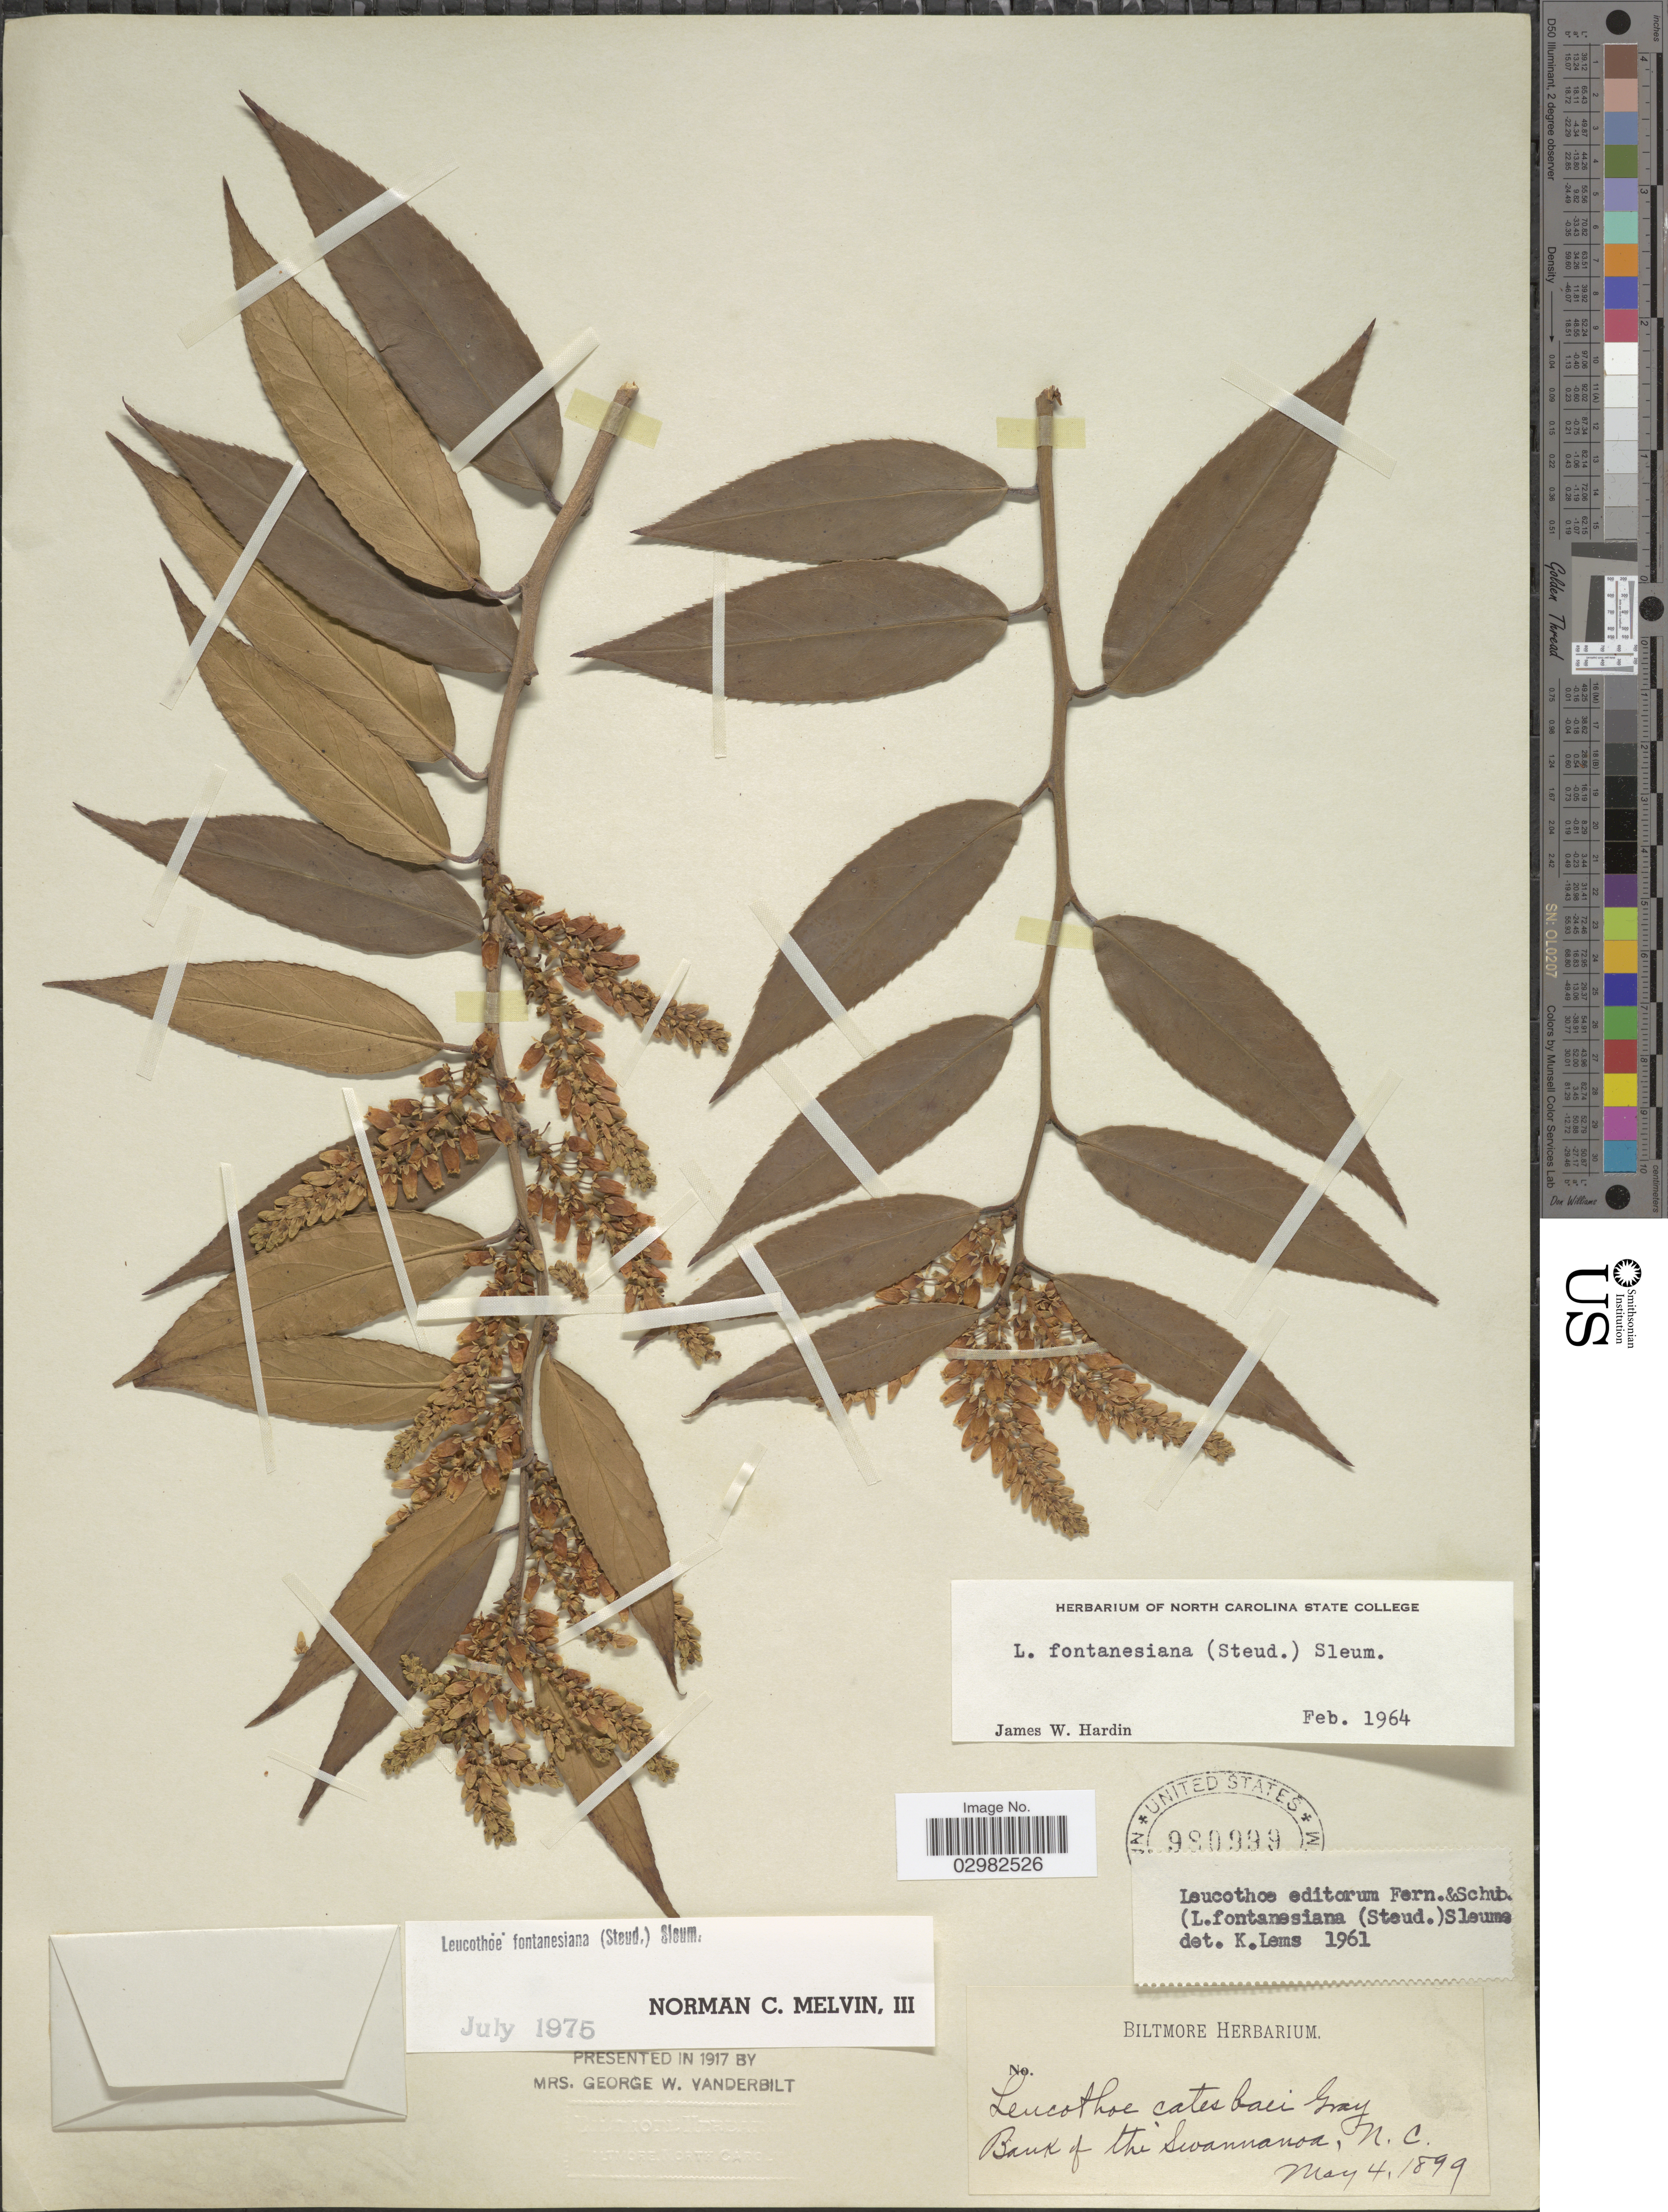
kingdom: Plantae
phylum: Tracheophyta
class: Magnoliopsida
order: Ericales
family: Ericaceae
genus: Leucothoe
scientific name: Leucothoë fontanesiana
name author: (Steud.) Sleumer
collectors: ex herb. Biltmore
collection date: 1899-05-04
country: United States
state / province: North Carolina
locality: Bank of the Swannanoa.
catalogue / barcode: US 980999